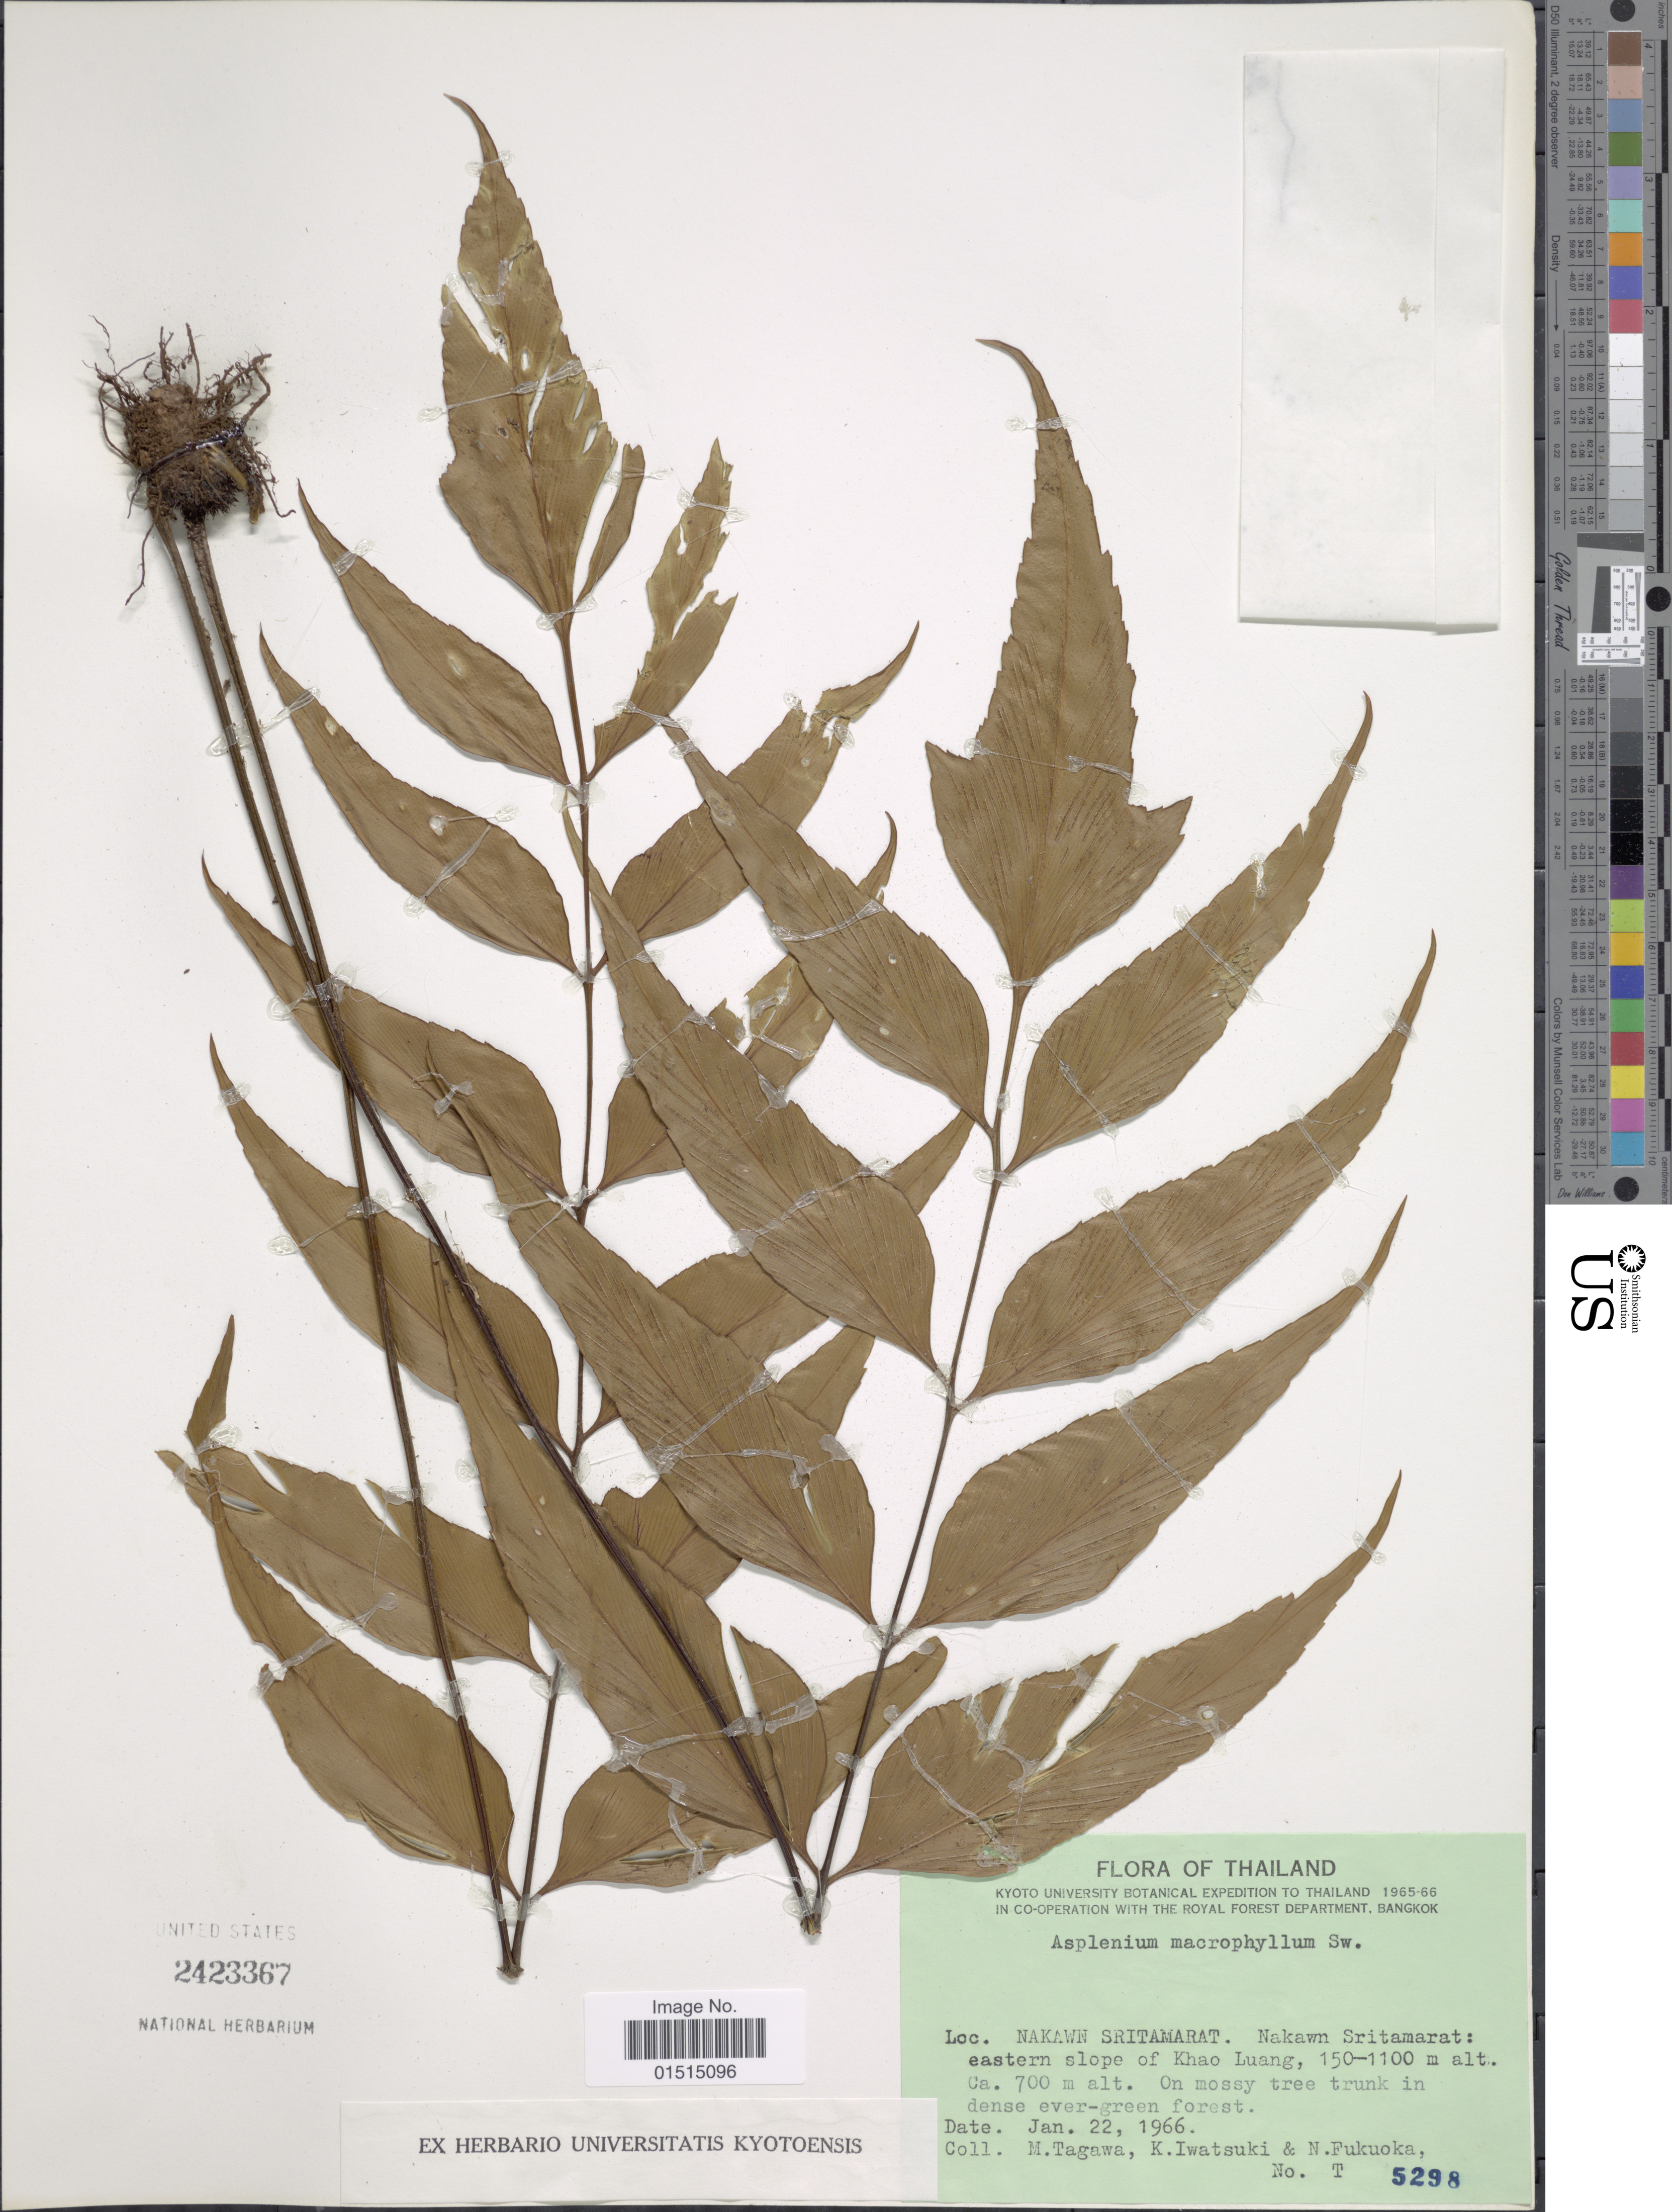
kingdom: Plantae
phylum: Tracheophyta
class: Polypodiopsida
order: Polypodiales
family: Aspleniaceae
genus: Asplenium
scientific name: Asplenium macrophyllum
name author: Sw.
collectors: M. Tagawa, K. Iwatsuki & N. Fukuoka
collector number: T5298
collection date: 1966-01-22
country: Thailand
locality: Nakawn Sritamarat: eastern slope of Khao Luang, On mossy tree trunk in dense ever-green forest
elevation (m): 700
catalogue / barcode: US 2423367